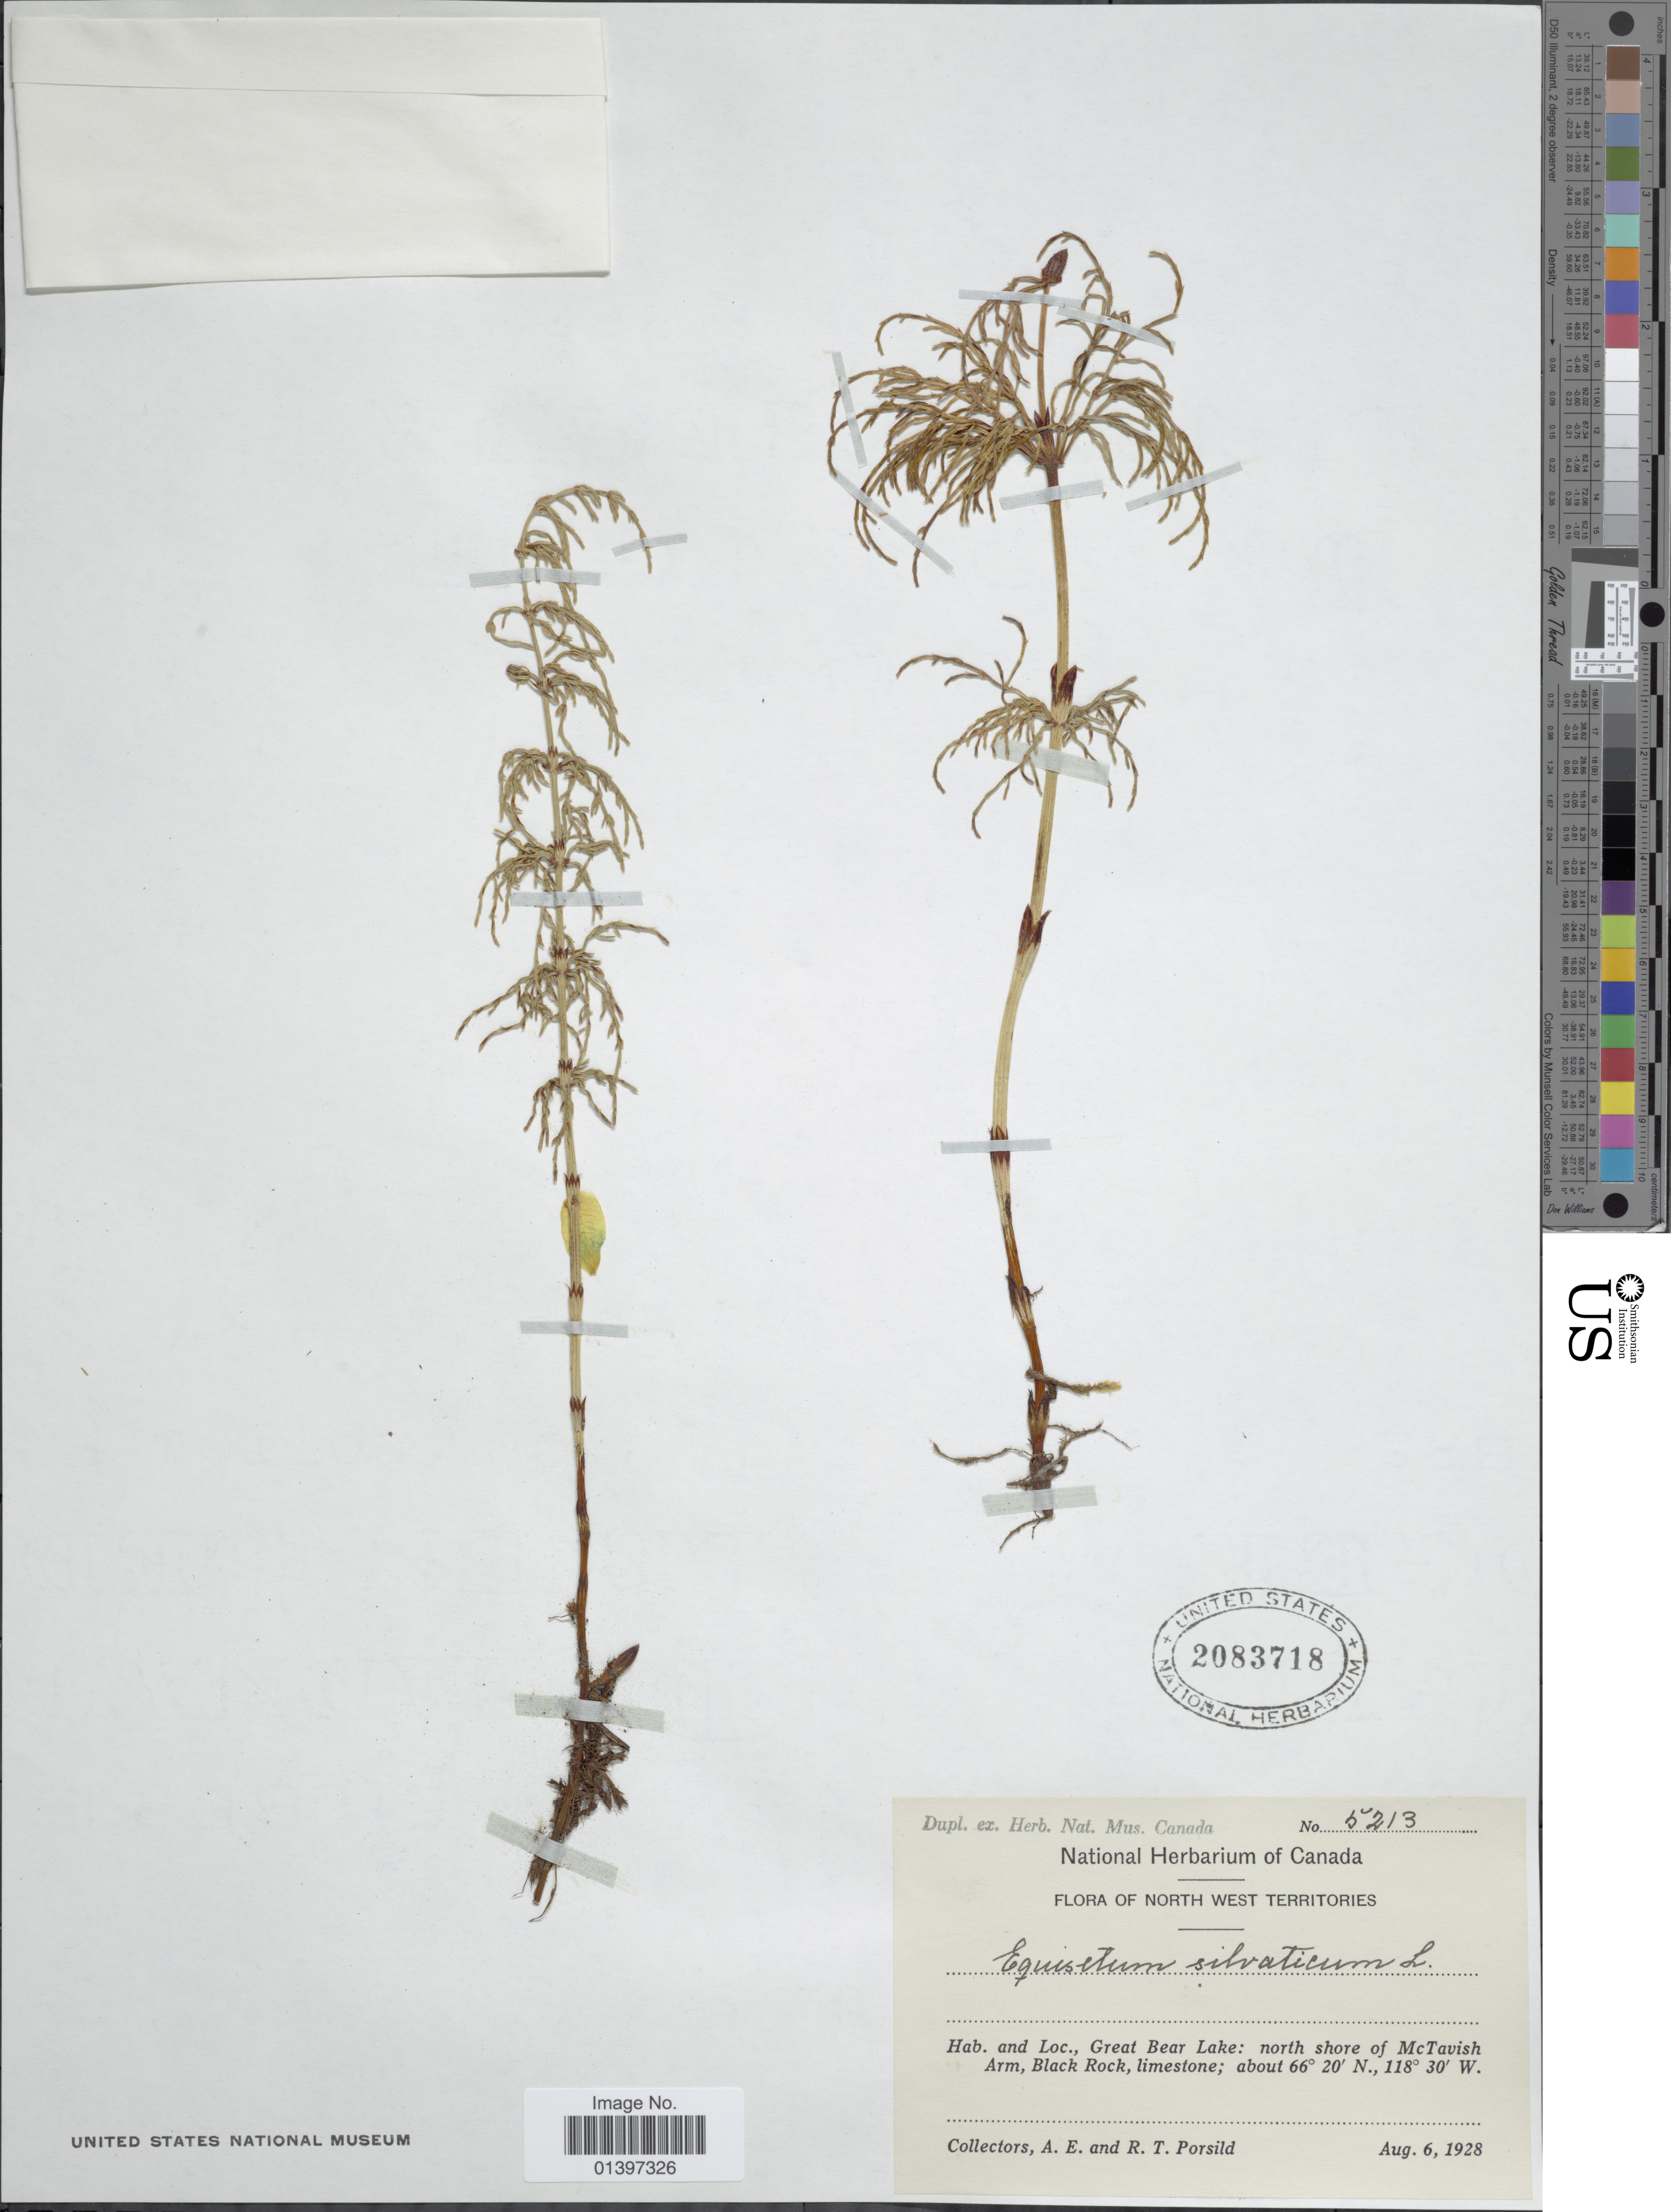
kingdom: Plantae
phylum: Tracheophyta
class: Polypodiopsida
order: Equisetales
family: Equisetaceae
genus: Equisetum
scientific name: Equisetum sylvaticum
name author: L.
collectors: A. E. Porsild & R. T. Porsild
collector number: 5213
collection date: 1928-08-06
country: Canada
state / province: Northwest Territories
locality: Great Bear Lake, north shore of Mc Tavish Arm, Black Rock, limestone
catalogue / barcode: US 2083718